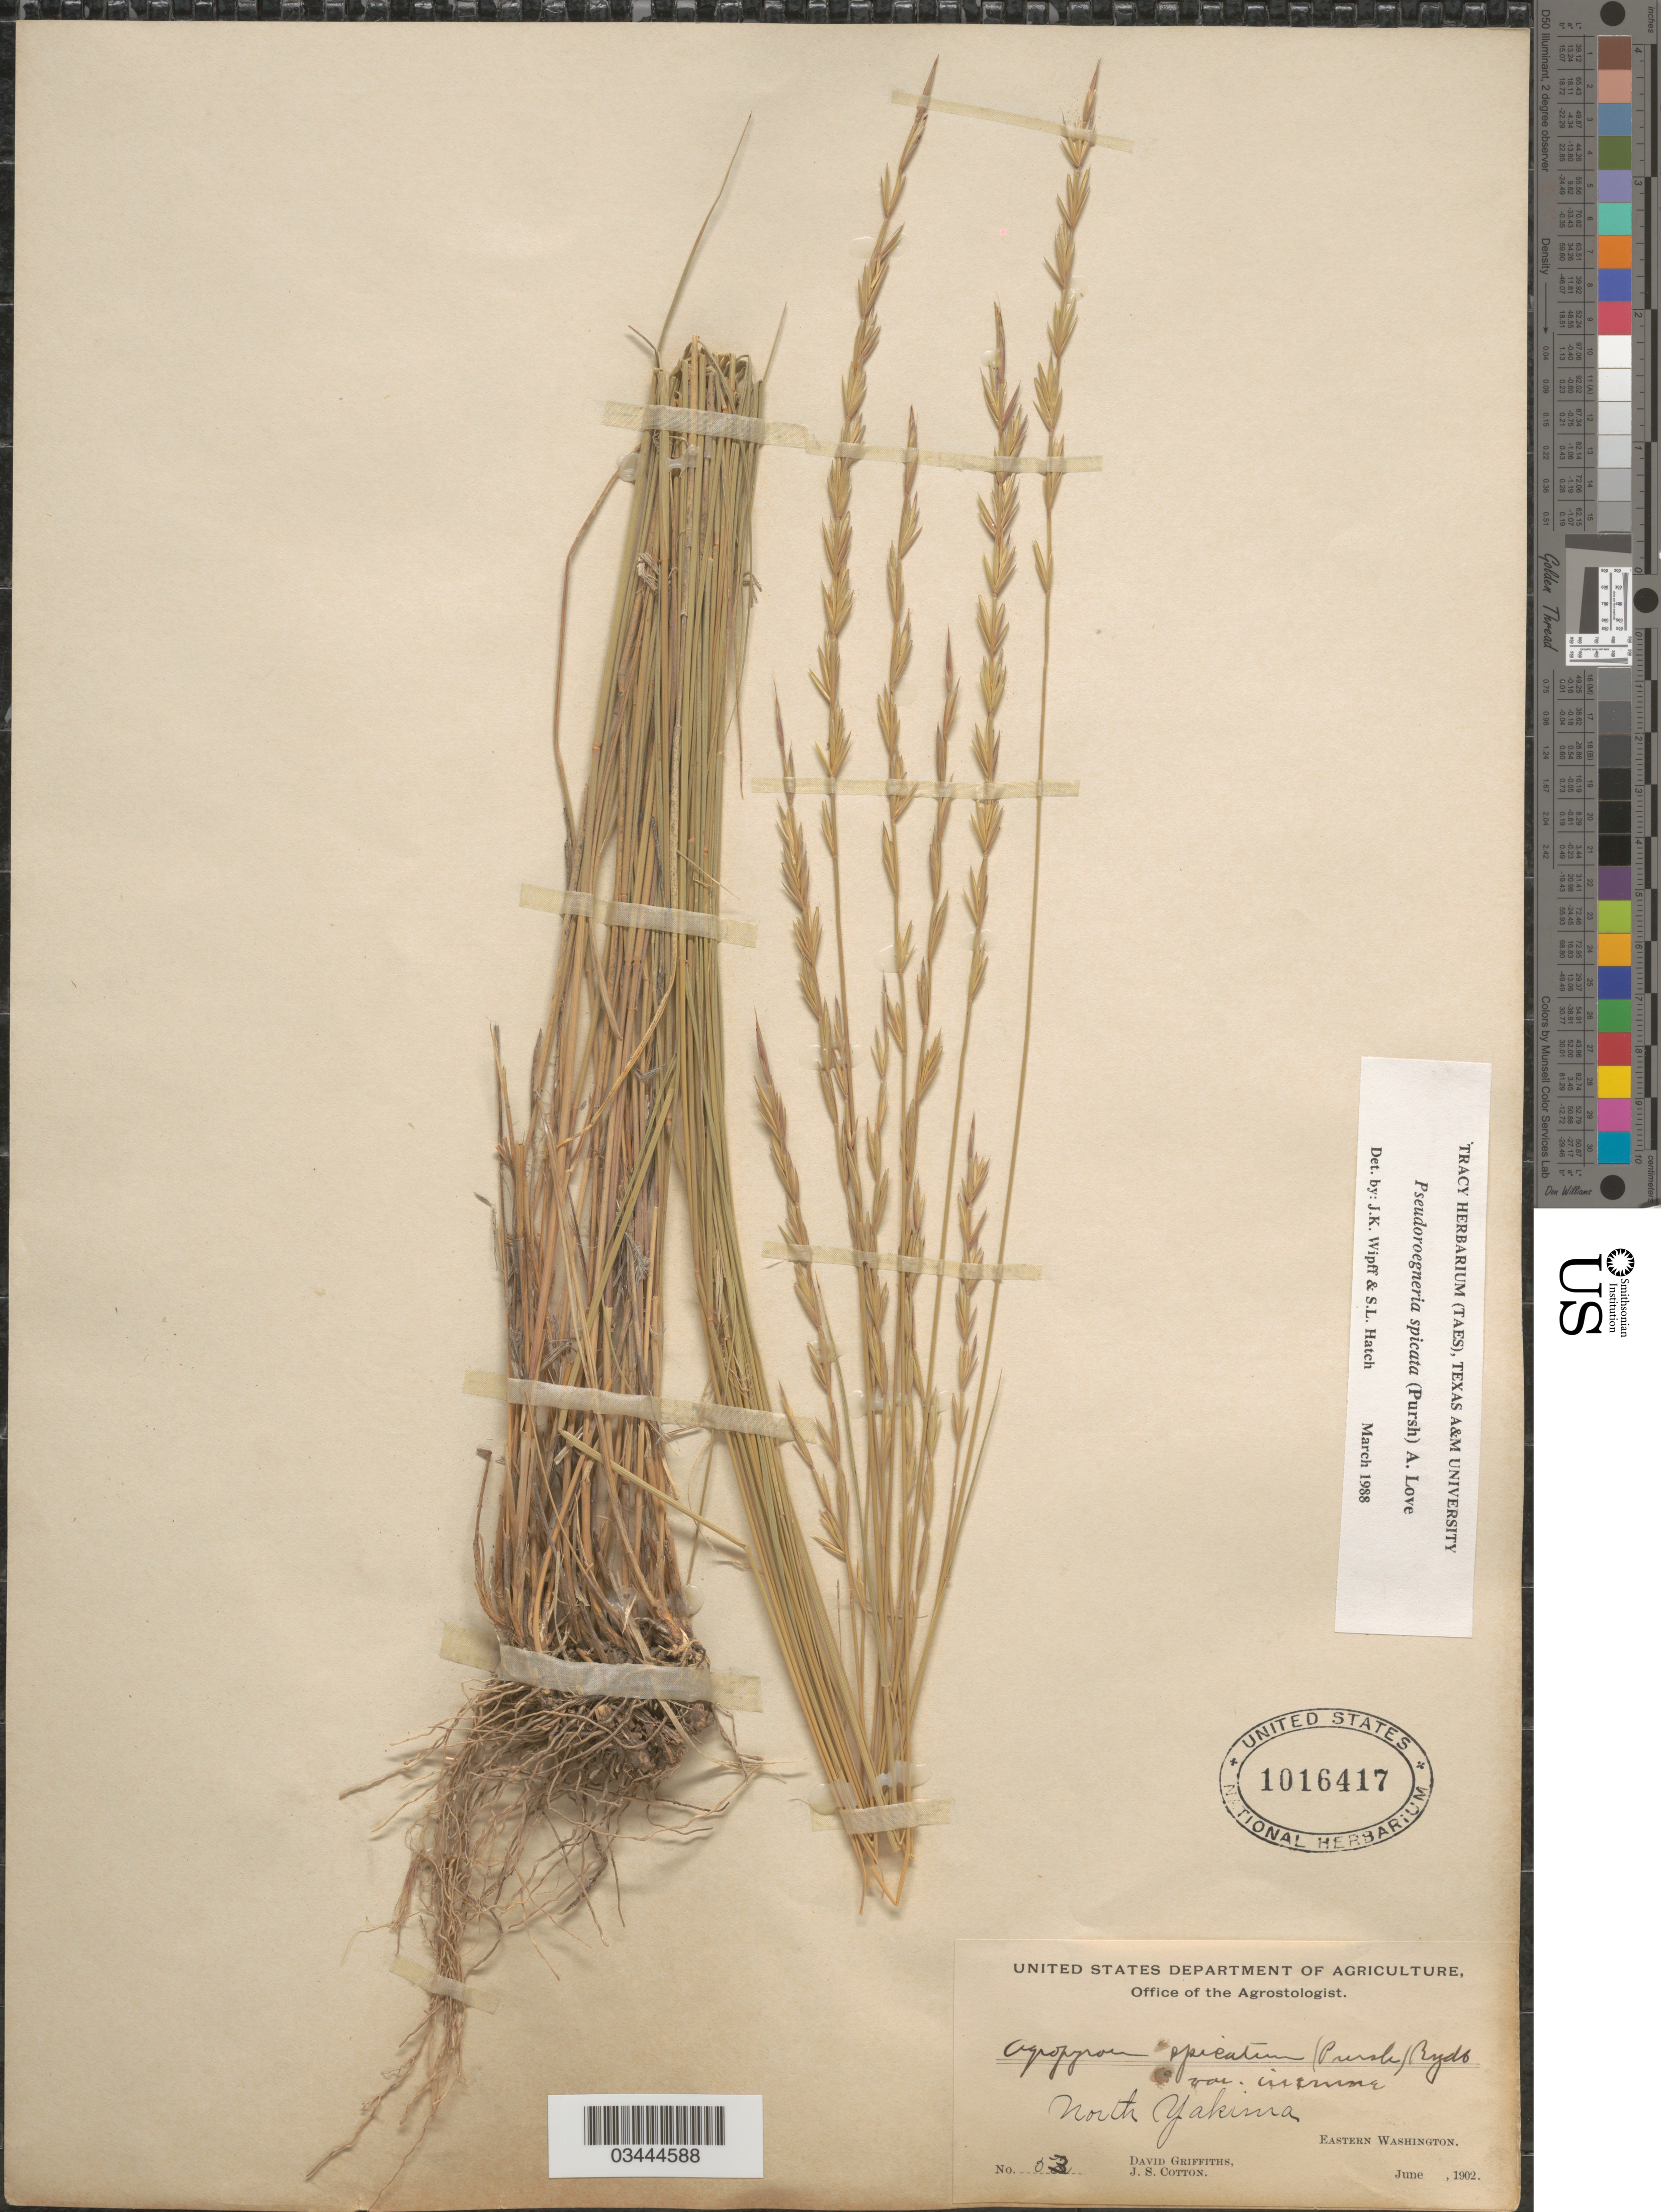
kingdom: Plantae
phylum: Tracheophyta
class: Liliopsida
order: Poales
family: Poaceae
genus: Pseudoroegneria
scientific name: Pseudoroegneria spicata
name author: (Pursh) Á. Löve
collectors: D. Griffiths & J. S. Cotton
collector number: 53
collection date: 1902-06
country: United States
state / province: Washington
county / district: Yakima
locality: North Yakima. Eastern Washington.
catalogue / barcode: US 1016417